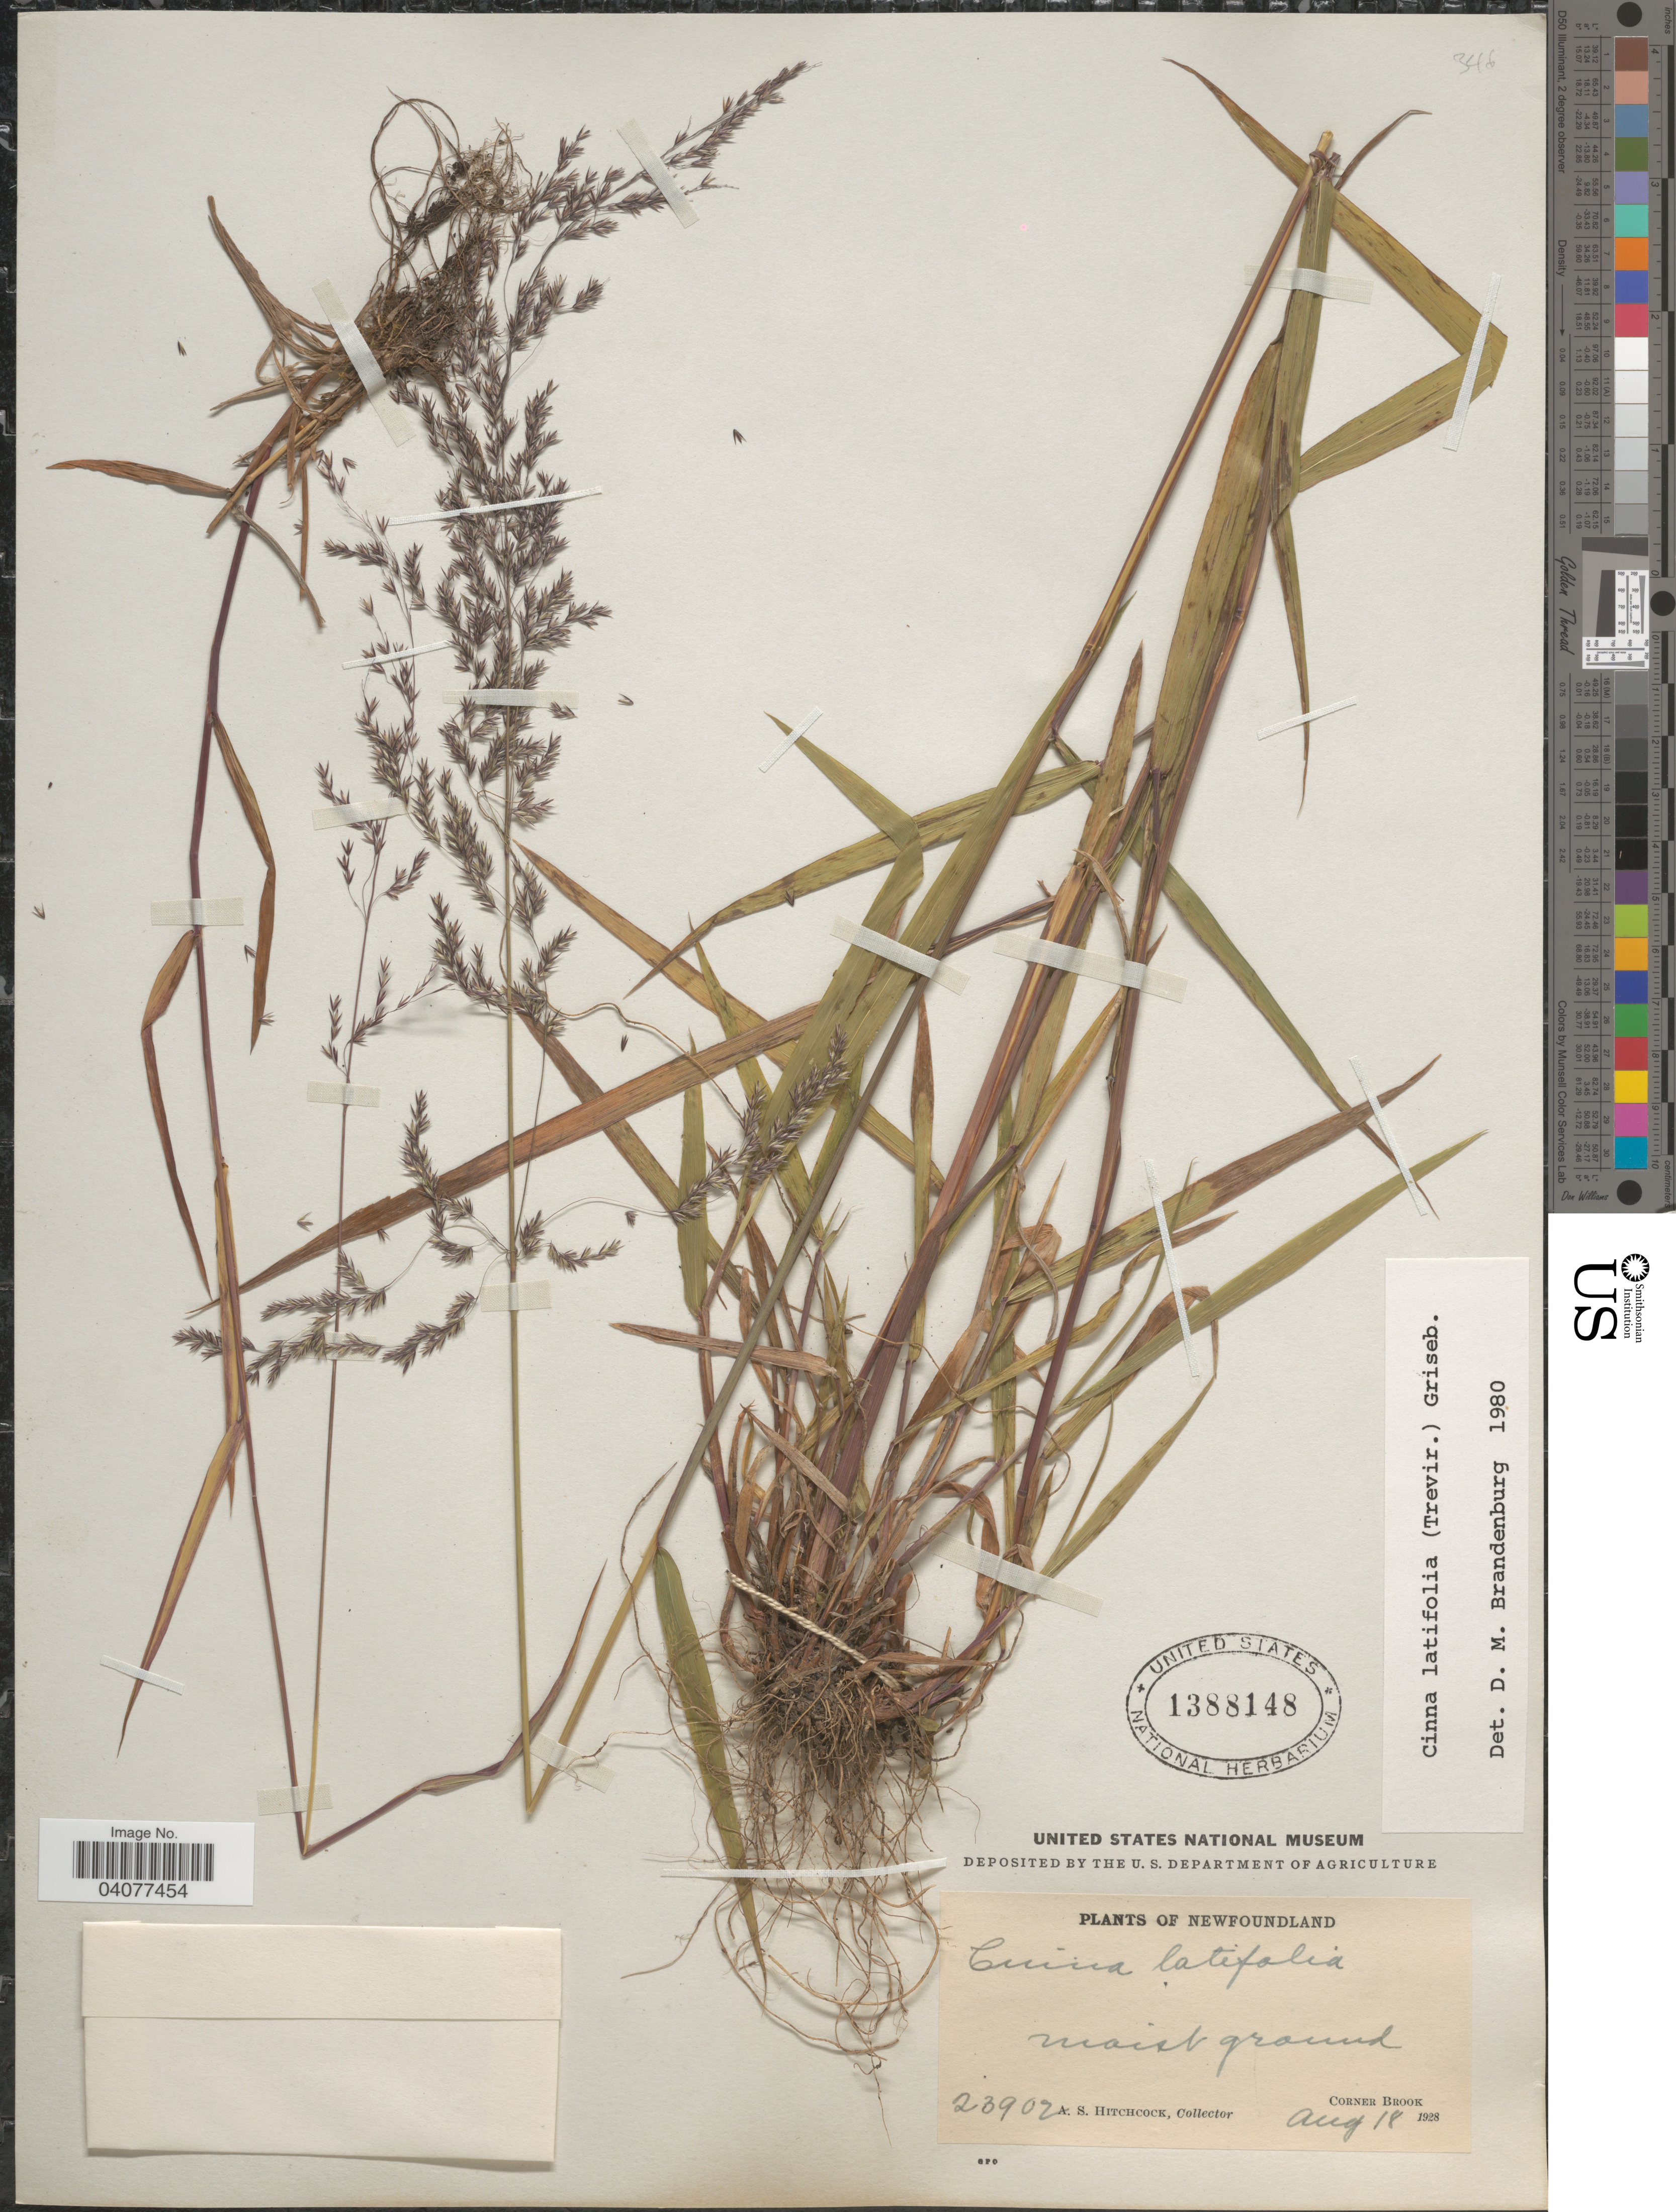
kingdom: Plantae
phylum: Tracheophyta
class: Liliopsida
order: Poales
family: Poaceae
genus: Cinna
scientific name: Cinna latifolia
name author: (Trevir. ex Goeppert) Griseb.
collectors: A. S. Hitchcock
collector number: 23902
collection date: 1928-08-18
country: Canada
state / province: Newfoundland and Labrador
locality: Moist ground. Corner Brook.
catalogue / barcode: US 1388148